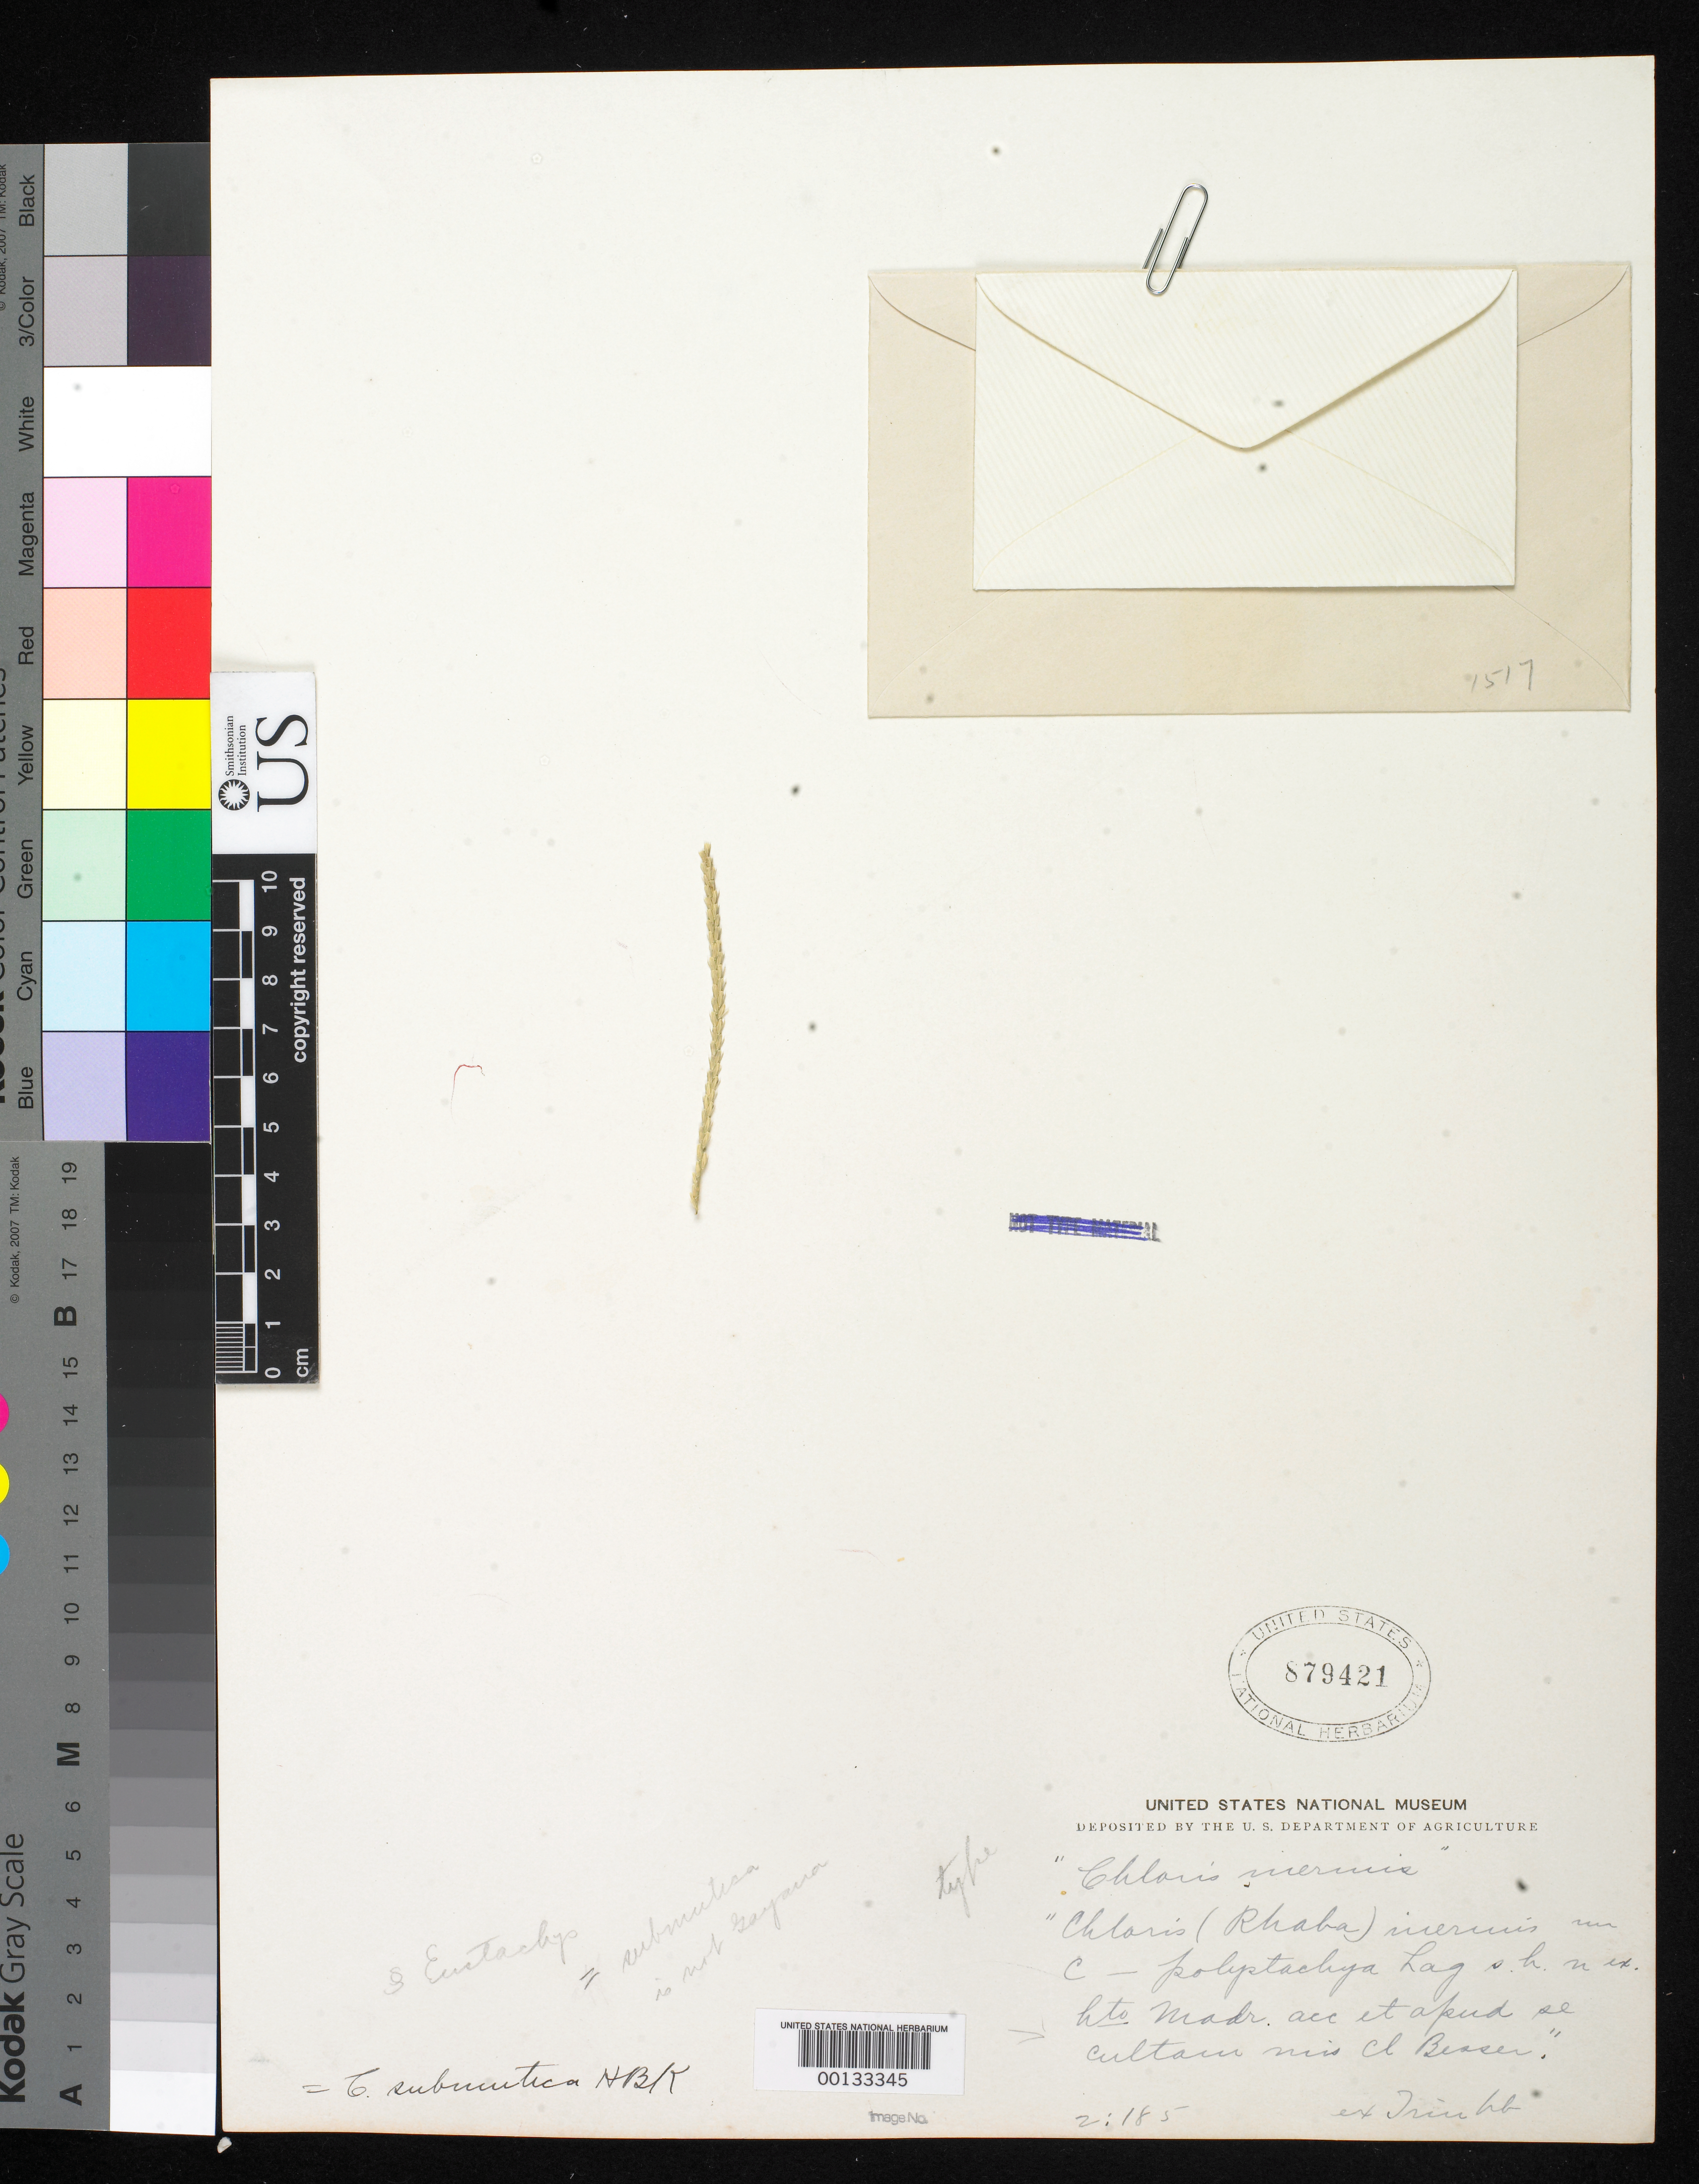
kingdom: Plantae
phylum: Tracheophyta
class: Liliopsida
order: Poales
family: Poaceae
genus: Chloris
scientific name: Chloris polystachya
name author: Lag.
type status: Type Collection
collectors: M. Sessé y Lacasta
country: Mexico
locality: E of Monserrat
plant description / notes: Fragmentary material of type specimen ex herb. Trin.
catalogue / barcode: US 879421